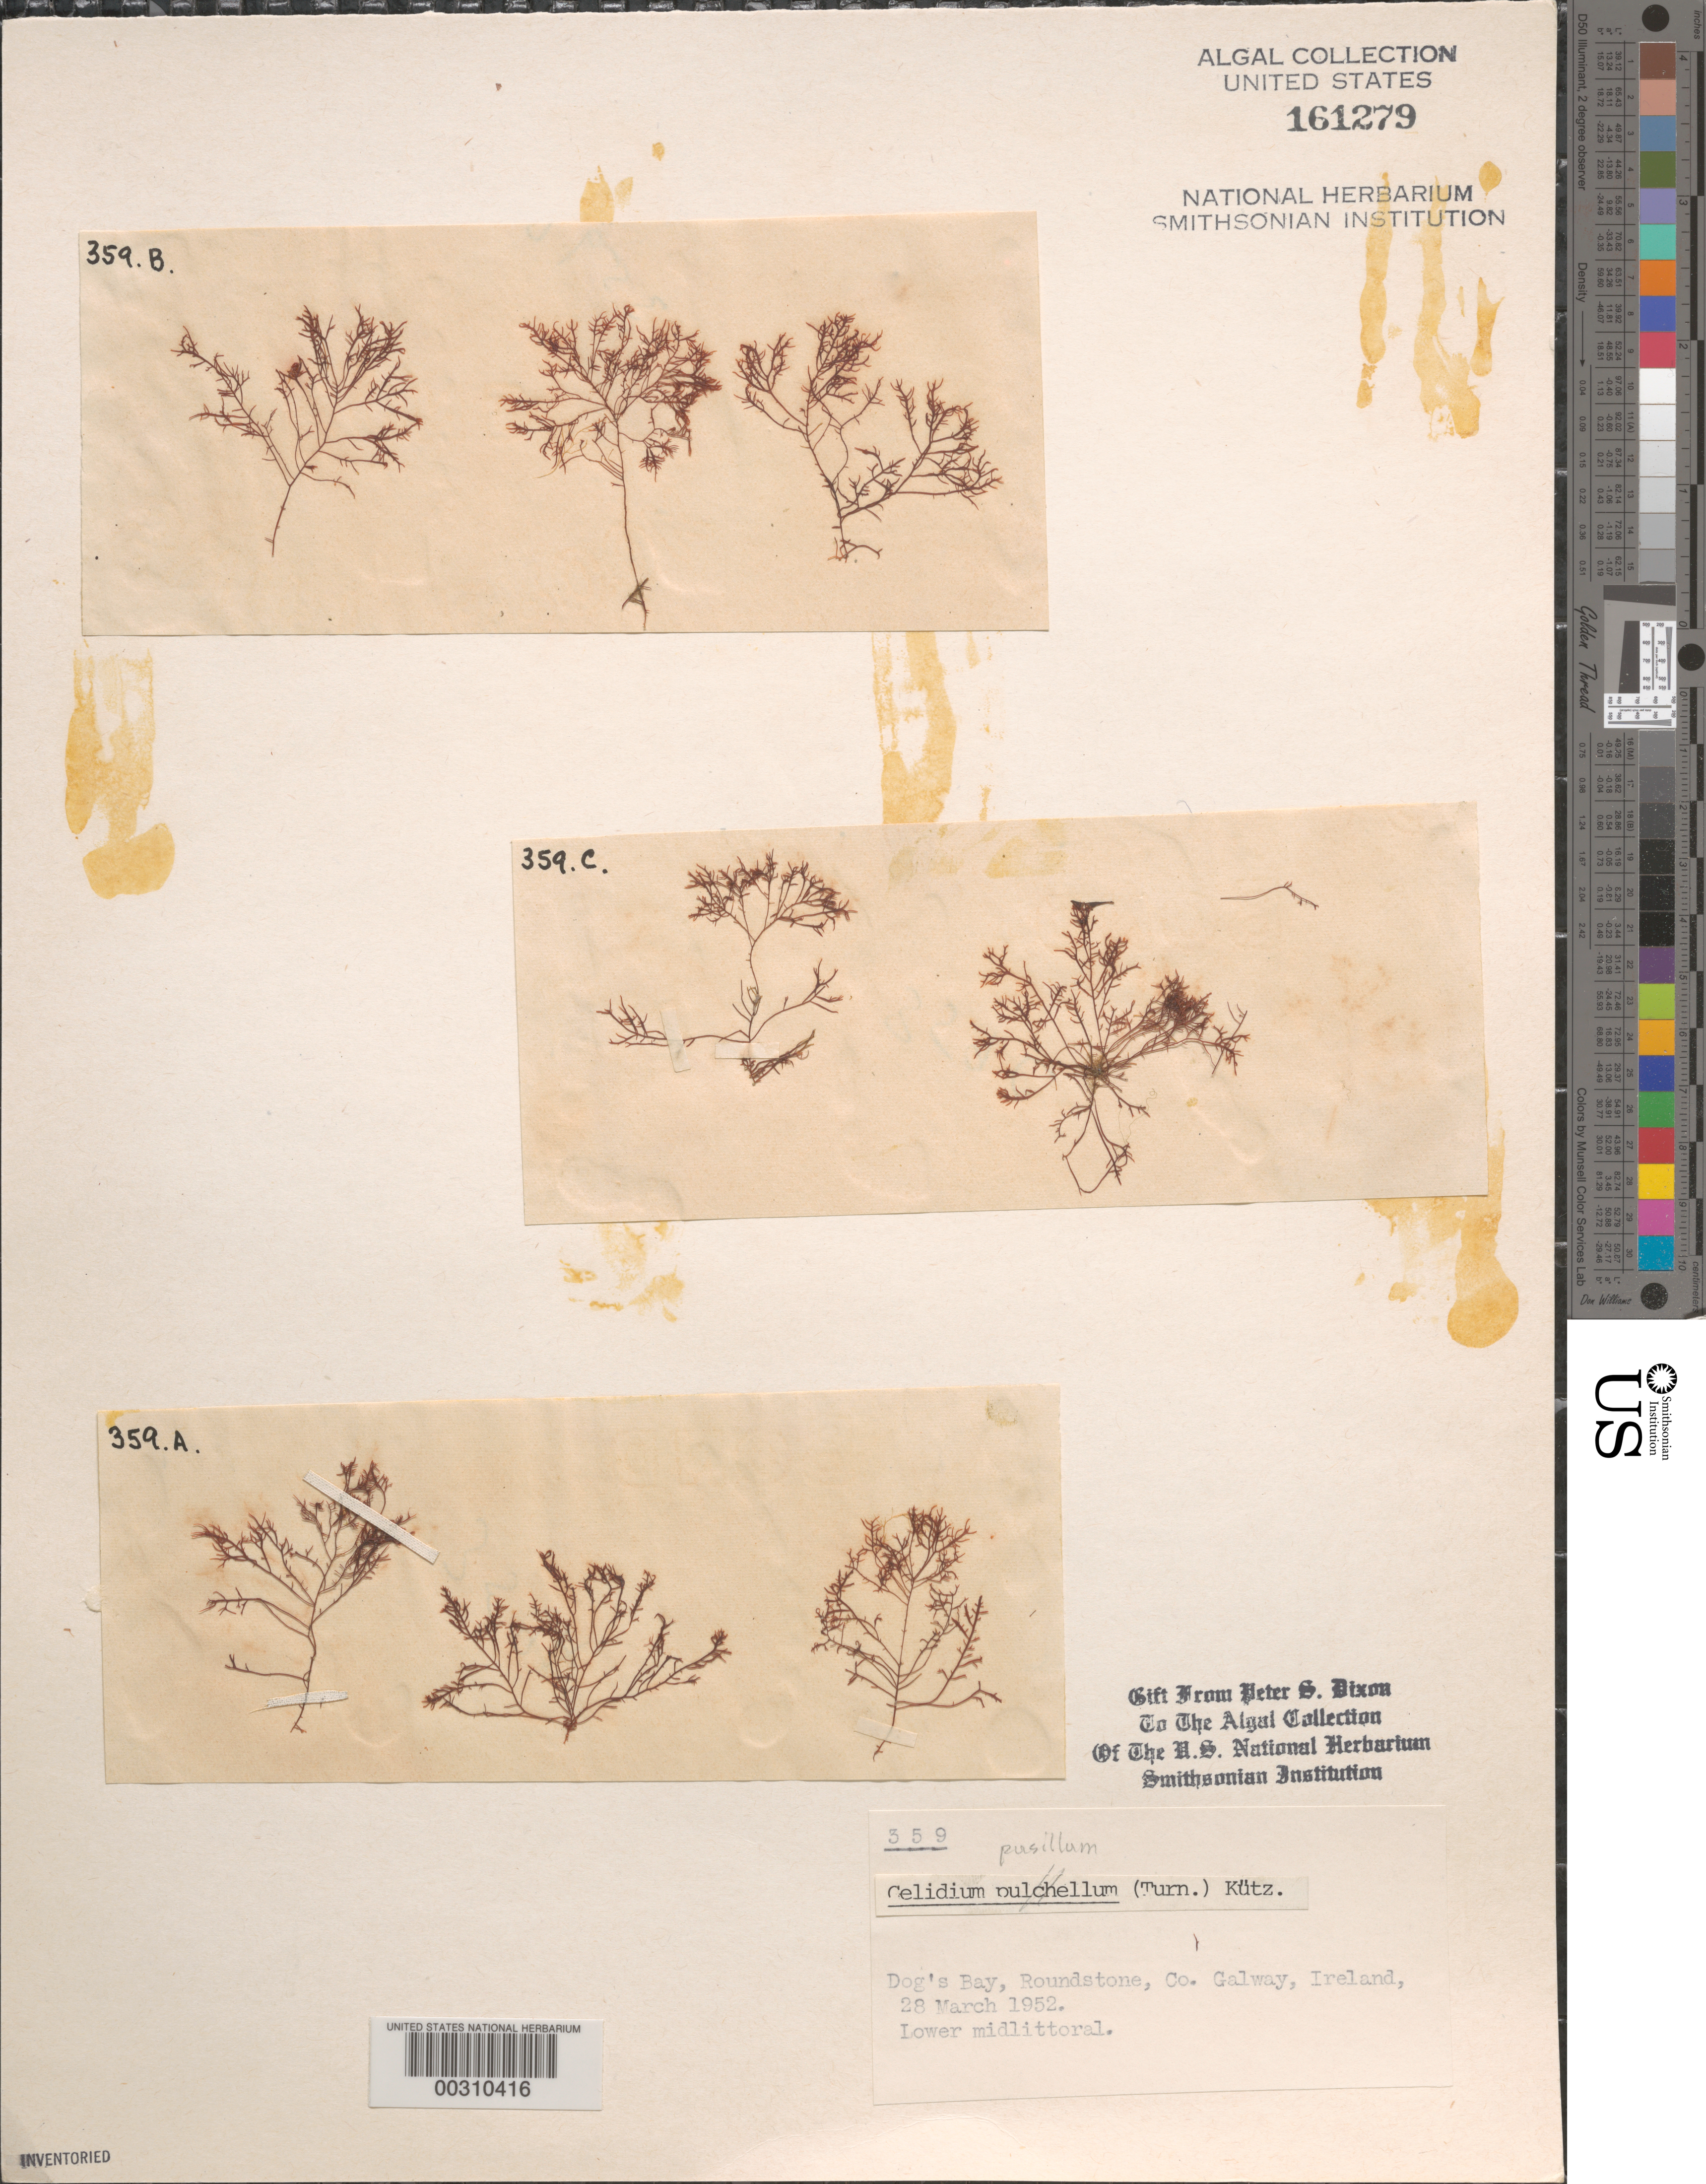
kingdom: Plantae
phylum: Rhodophyta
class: Florideophyceae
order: Gelidiales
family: Gelidiaceae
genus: Gelidium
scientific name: Gelidium pusillum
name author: (Stackh.) Le Jol.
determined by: Dixon, P. S.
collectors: P. S. Dixon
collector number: PSD 359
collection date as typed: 28 Mar 1952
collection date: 1952-03-28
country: Ireland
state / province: Connaught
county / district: Galway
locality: Dog's Bay, Roundstone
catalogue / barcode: US 161279